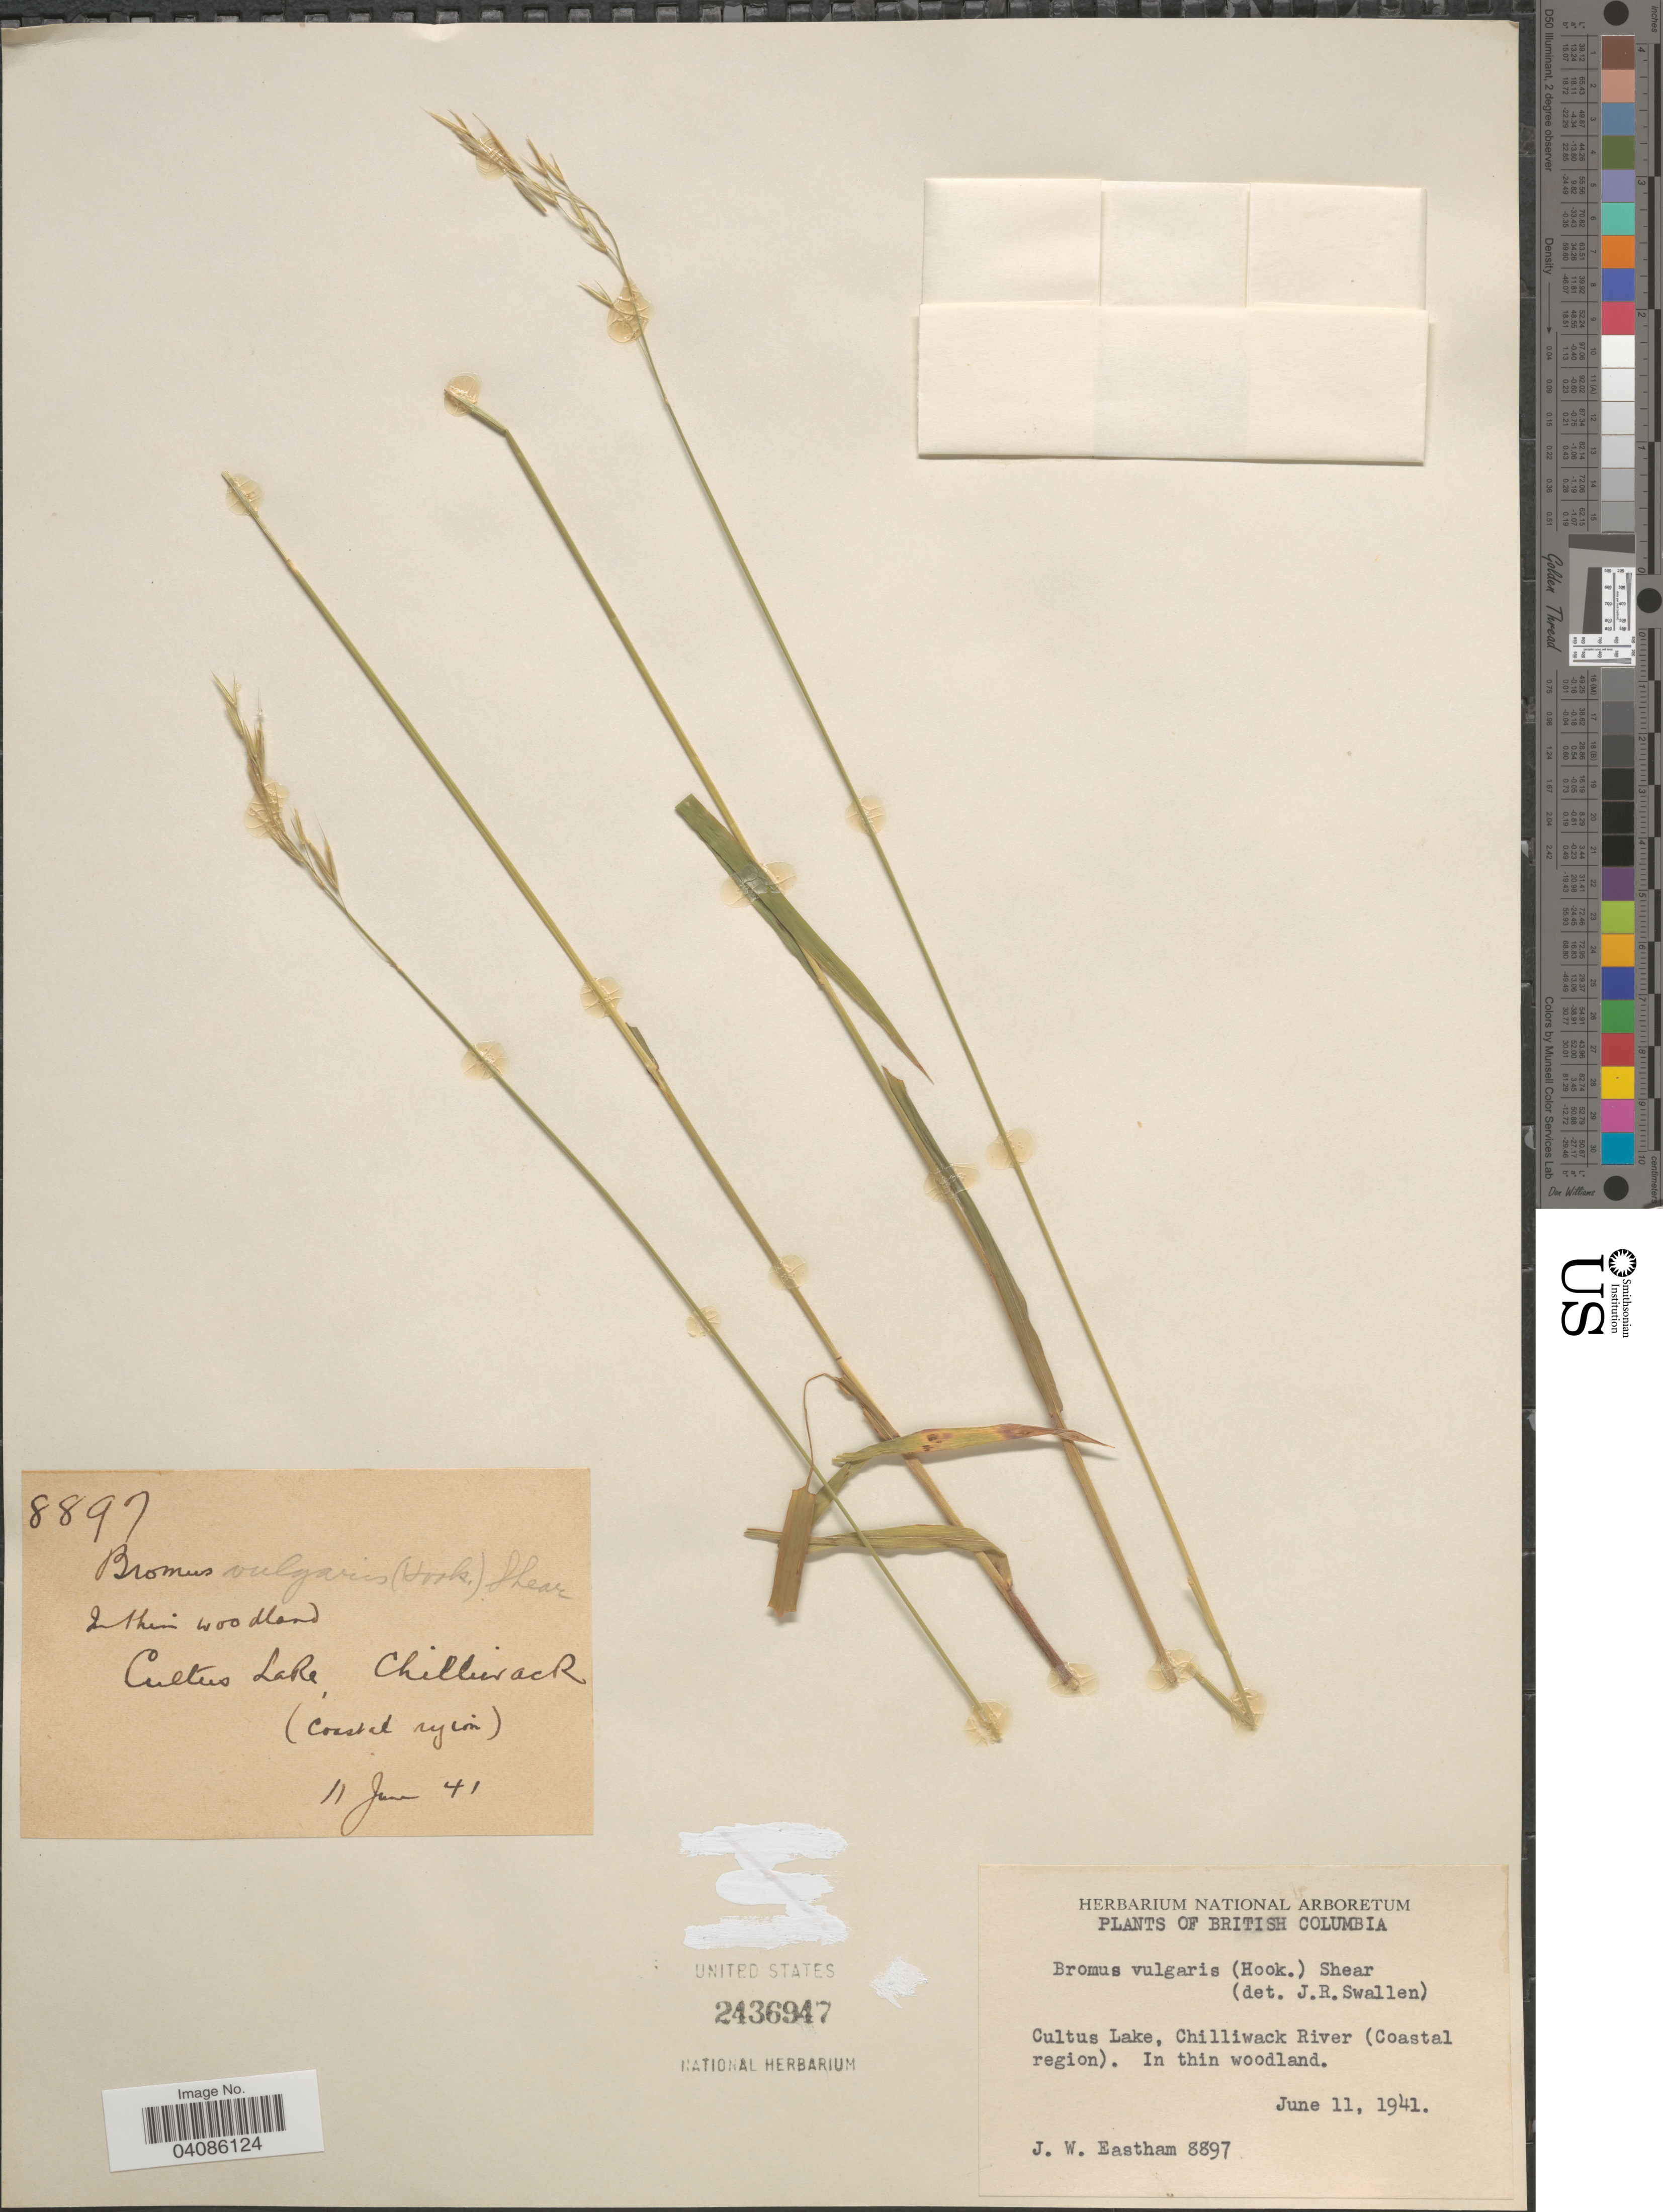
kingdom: Plantae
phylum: Tracheophyta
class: Liliopsida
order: Poales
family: Poaceae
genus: Bromus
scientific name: Bromus vulgaris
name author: (Hook.) Shear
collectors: J. Eastham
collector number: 8897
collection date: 1941-06-11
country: Canada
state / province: British Columbia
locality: Cultus Lake, Chilliwack River (Coastal region). In thin woodland.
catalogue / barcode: US 2436947